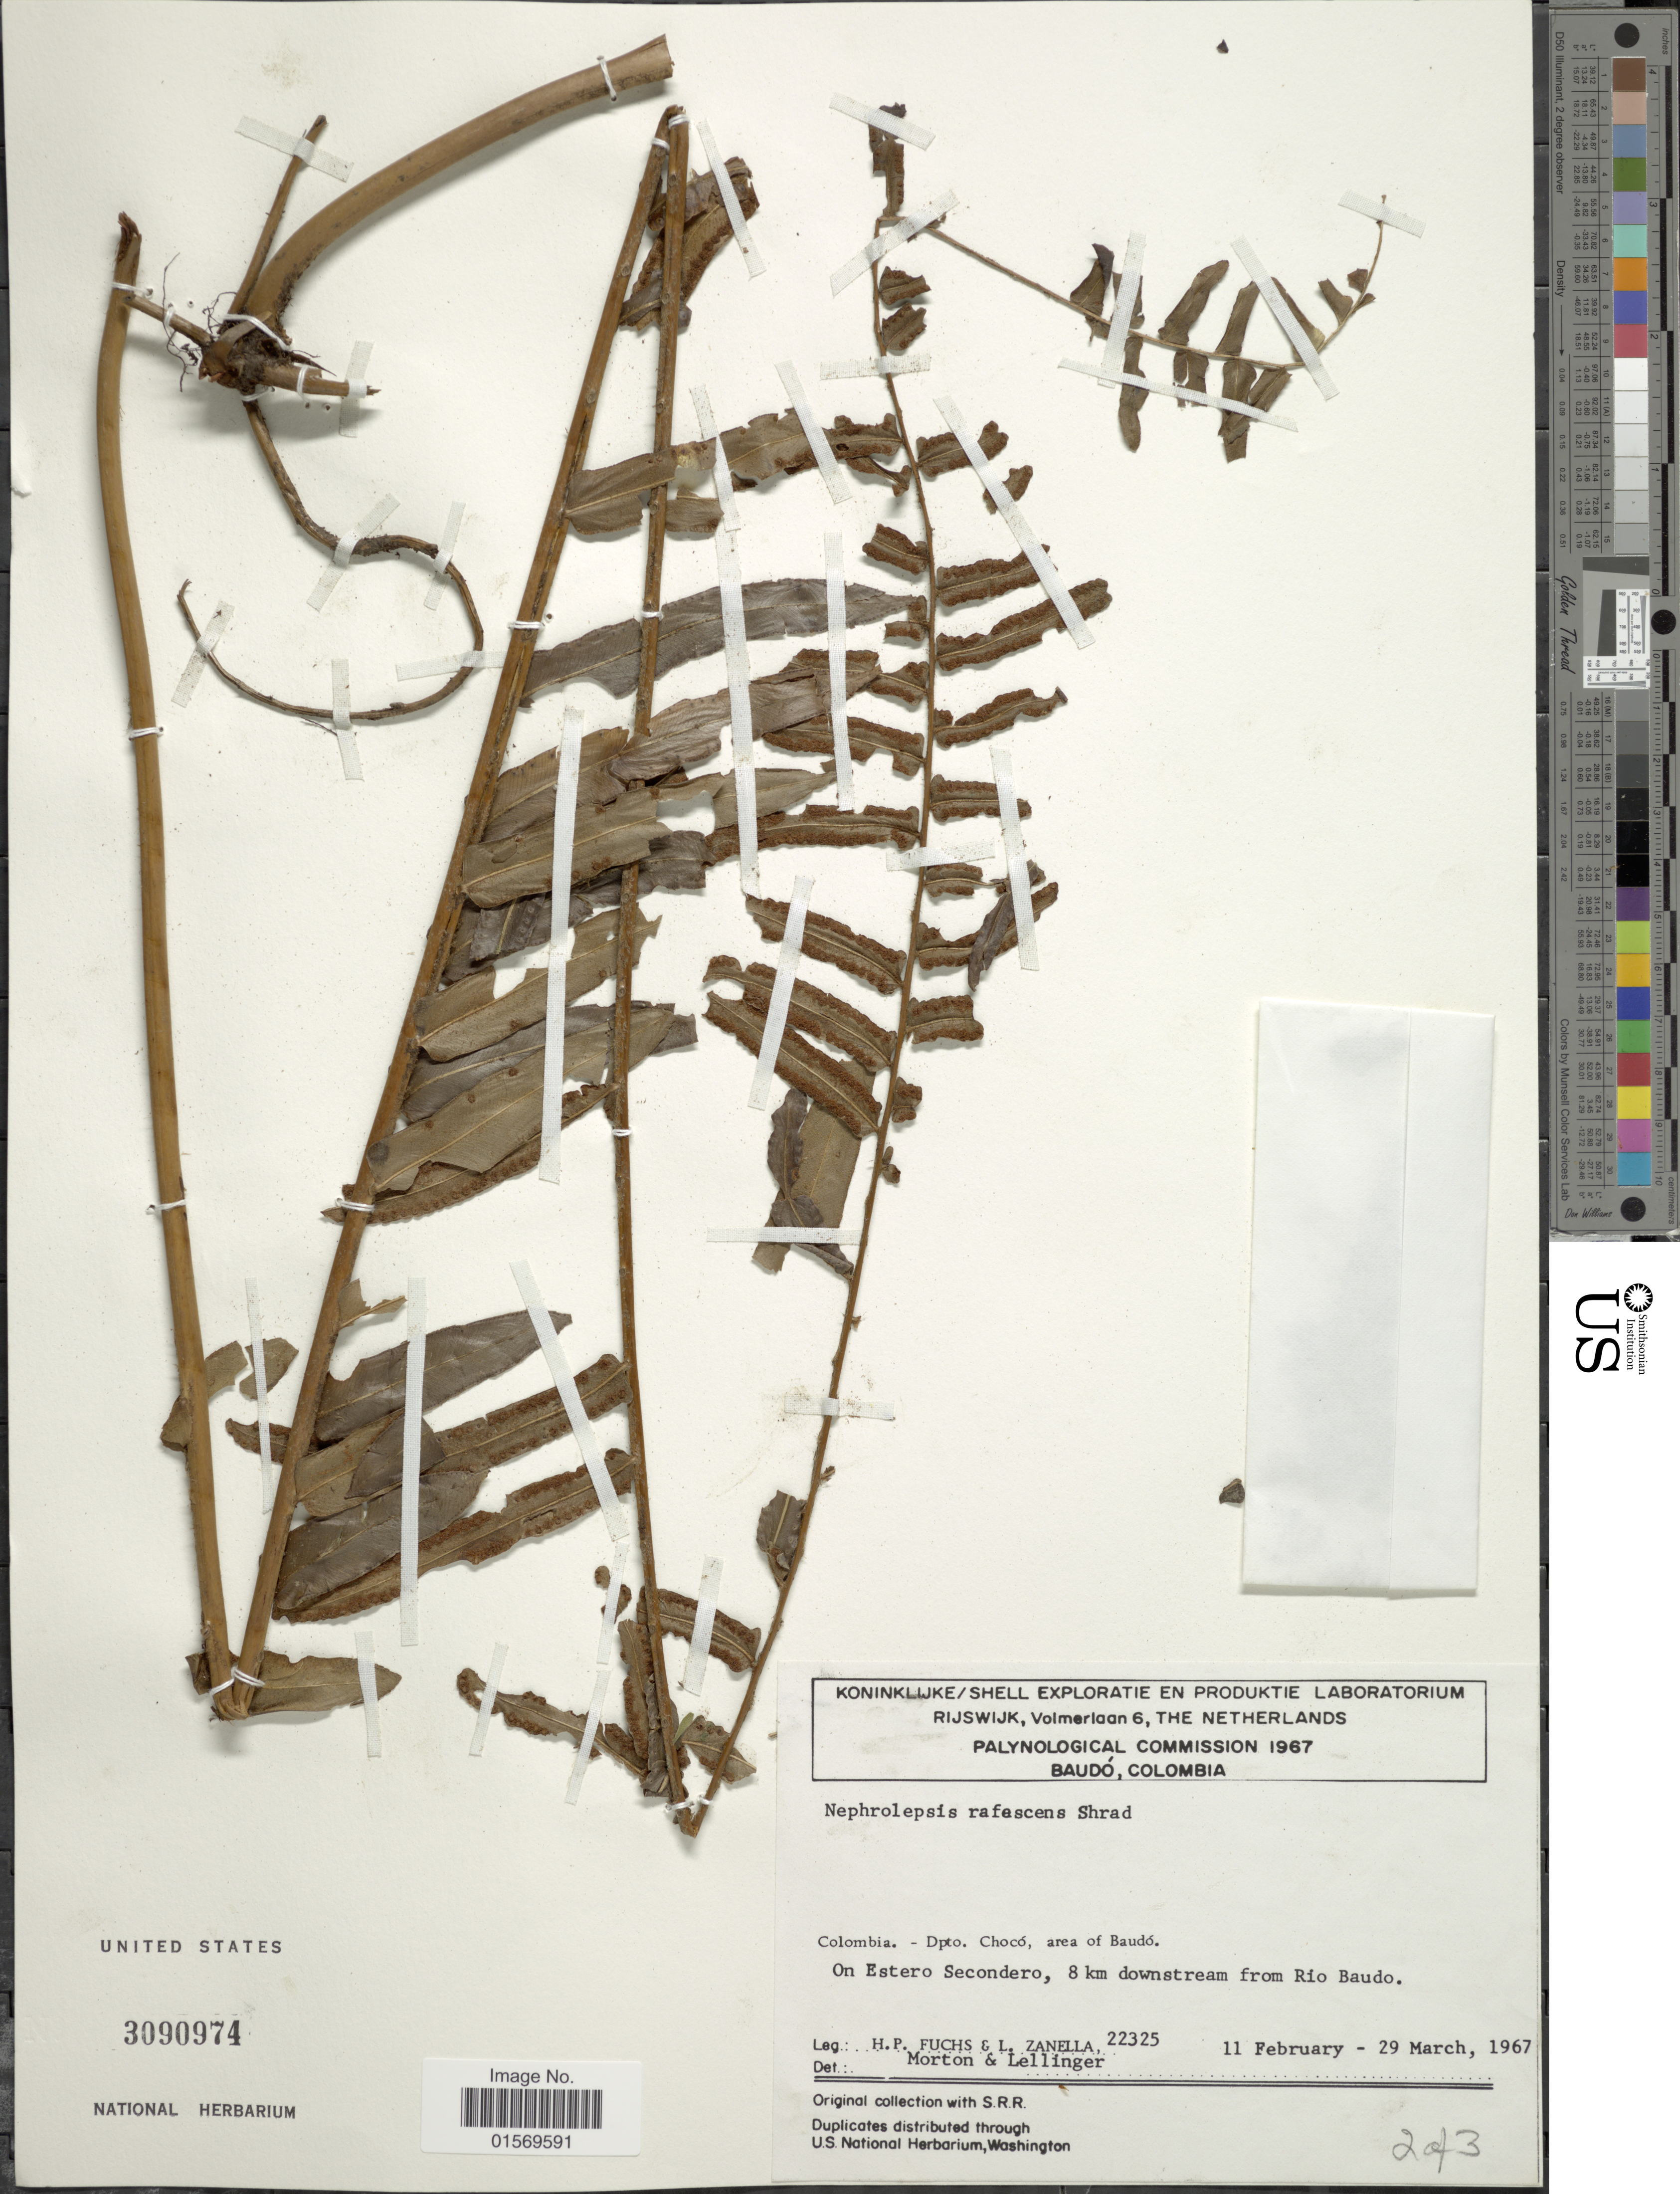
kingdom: Plantae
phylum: Tracheophyta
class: Polypodiopsida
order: Polypodiales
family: Nephrolepidaceae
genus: Nephrolepis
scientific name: Nephrolepis biserrata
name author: (Sw.) Schott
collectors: H. P. Fuchs & L. Zanella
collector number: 22325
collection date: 1967-02-11/1967-03-29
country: Colombia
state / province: Chocó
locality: Area of Baudo, on eastero Secondero, 8 km downstream from Rio Baudo.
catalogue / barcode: US 3090974